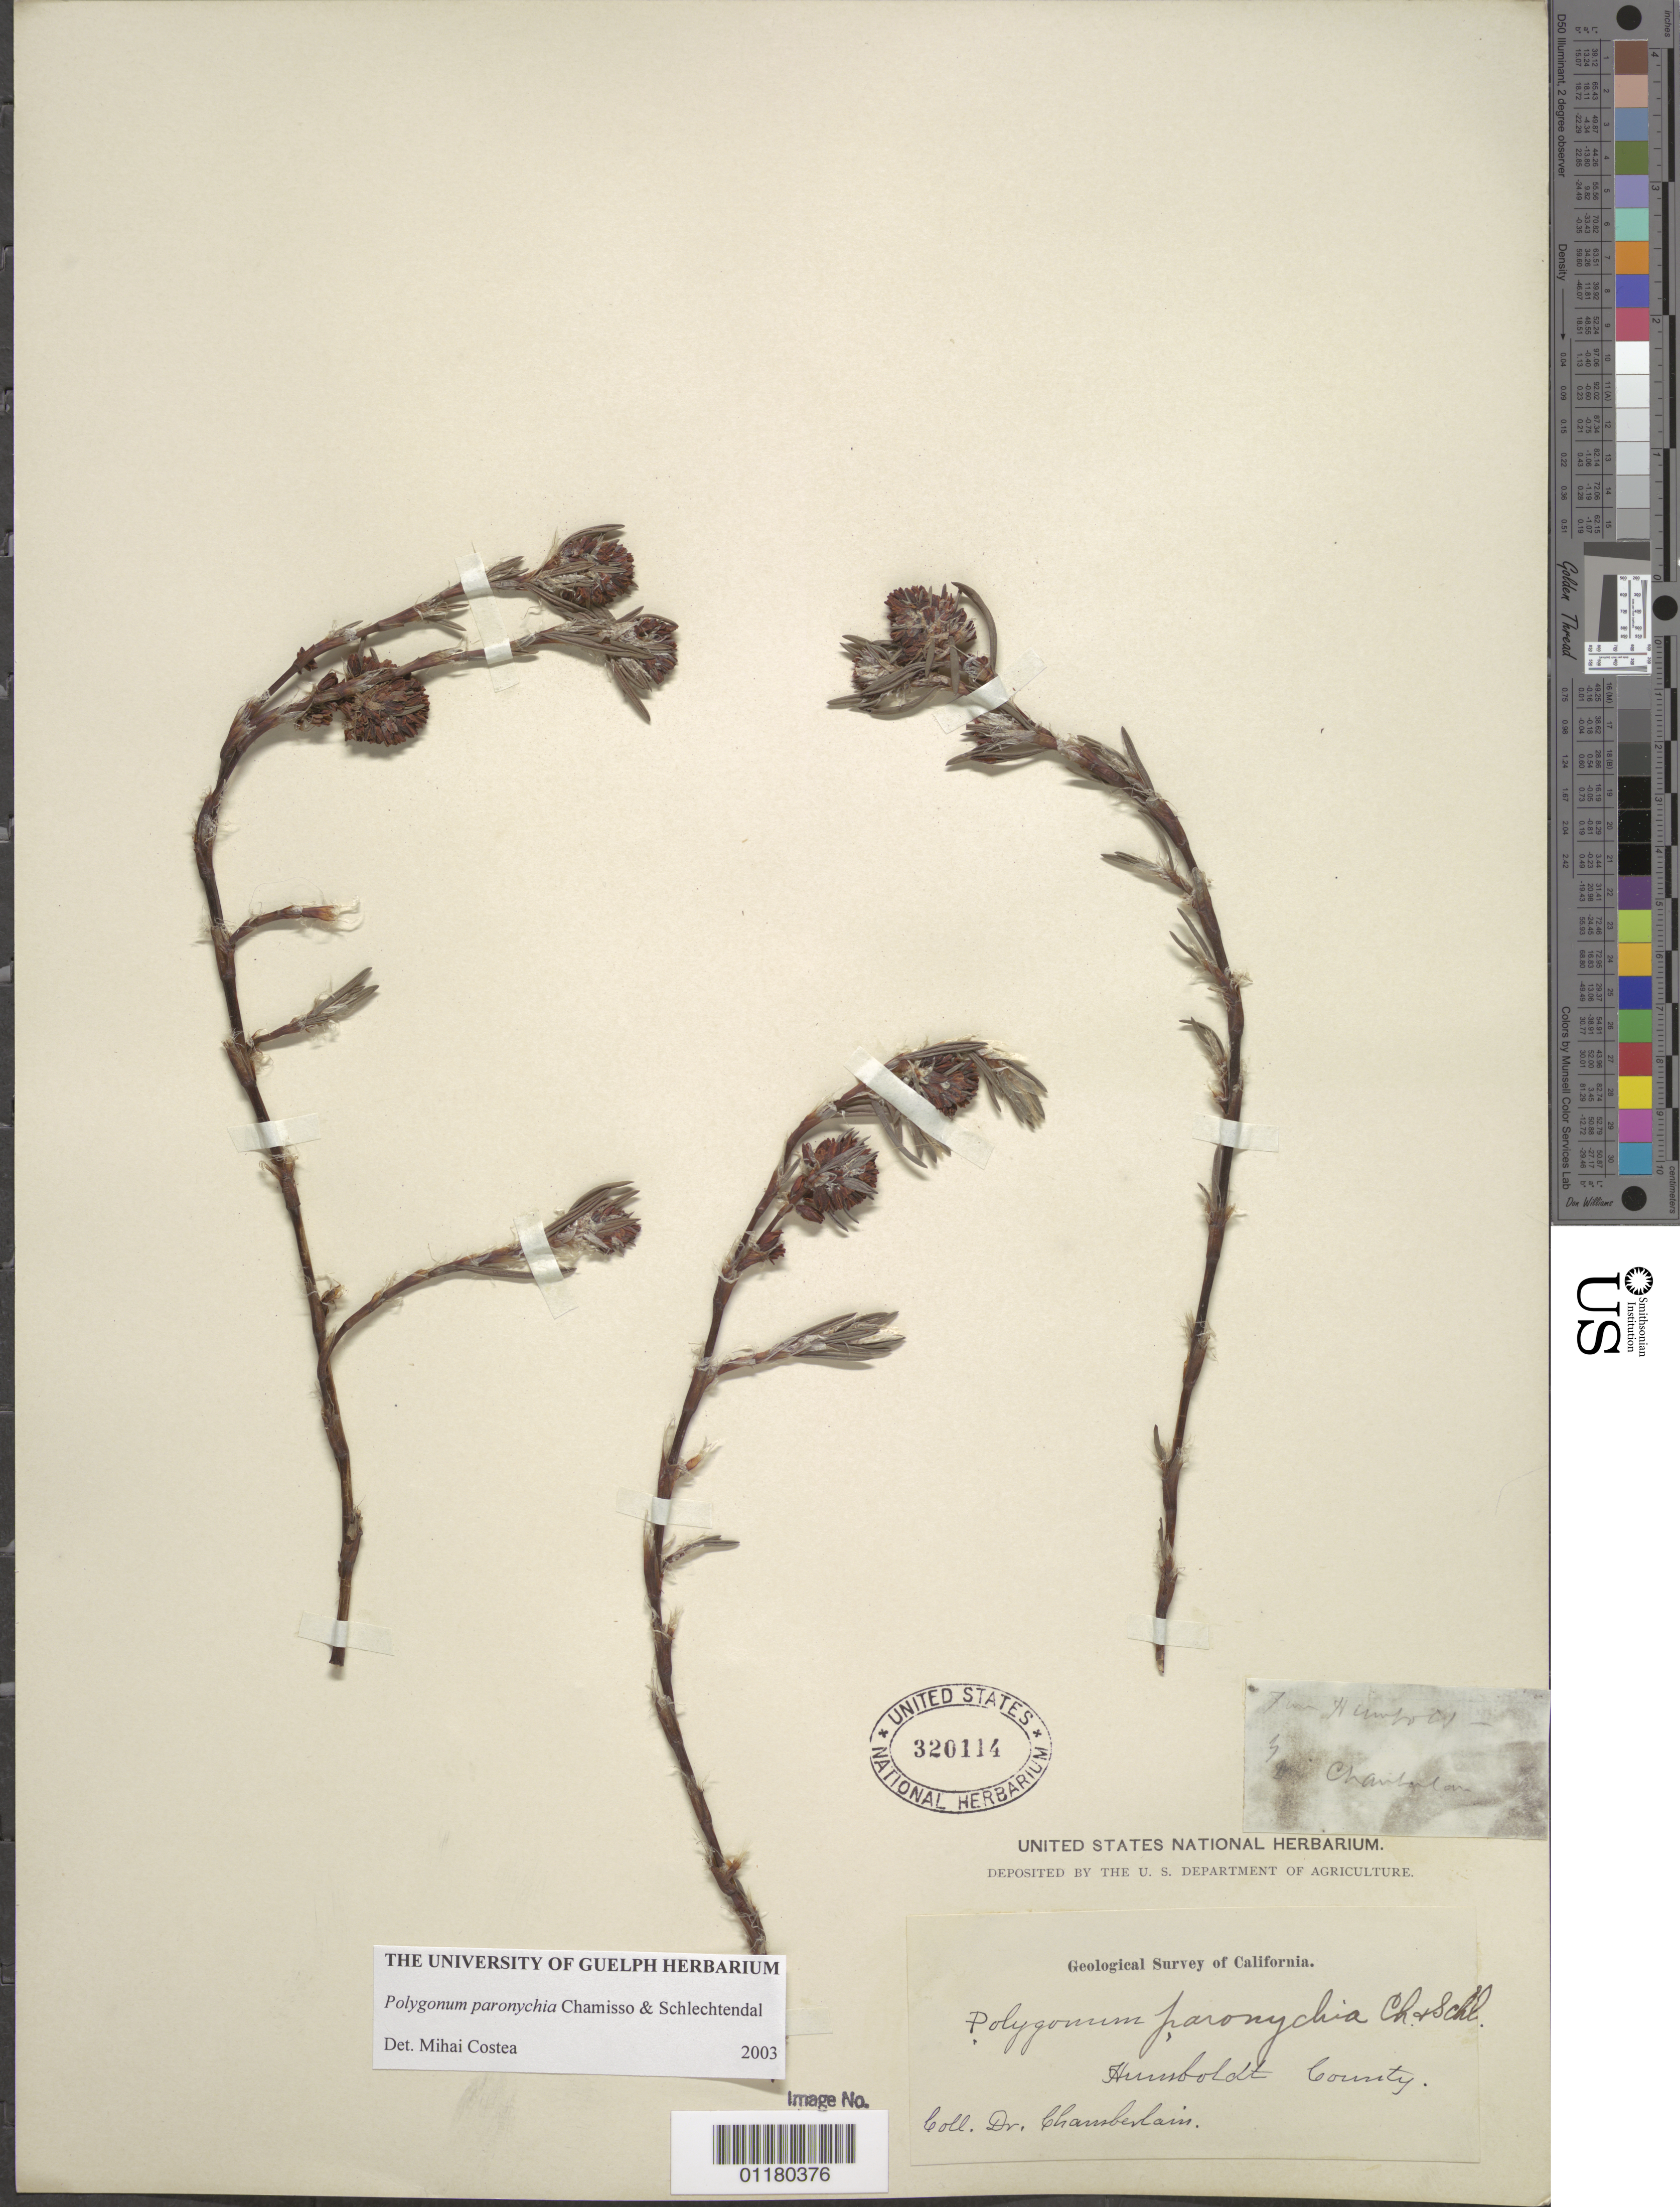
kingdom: Plantae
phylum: Tracheophyta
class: Magnoliopsida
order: Caryophyllales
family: Polygonaceae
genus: Polygonum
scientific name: Polygonum paronychia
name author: Cham. & Schltdl.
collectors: -. Chamberlain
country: United States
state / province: California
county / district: Humboldt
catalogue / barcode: US 320114